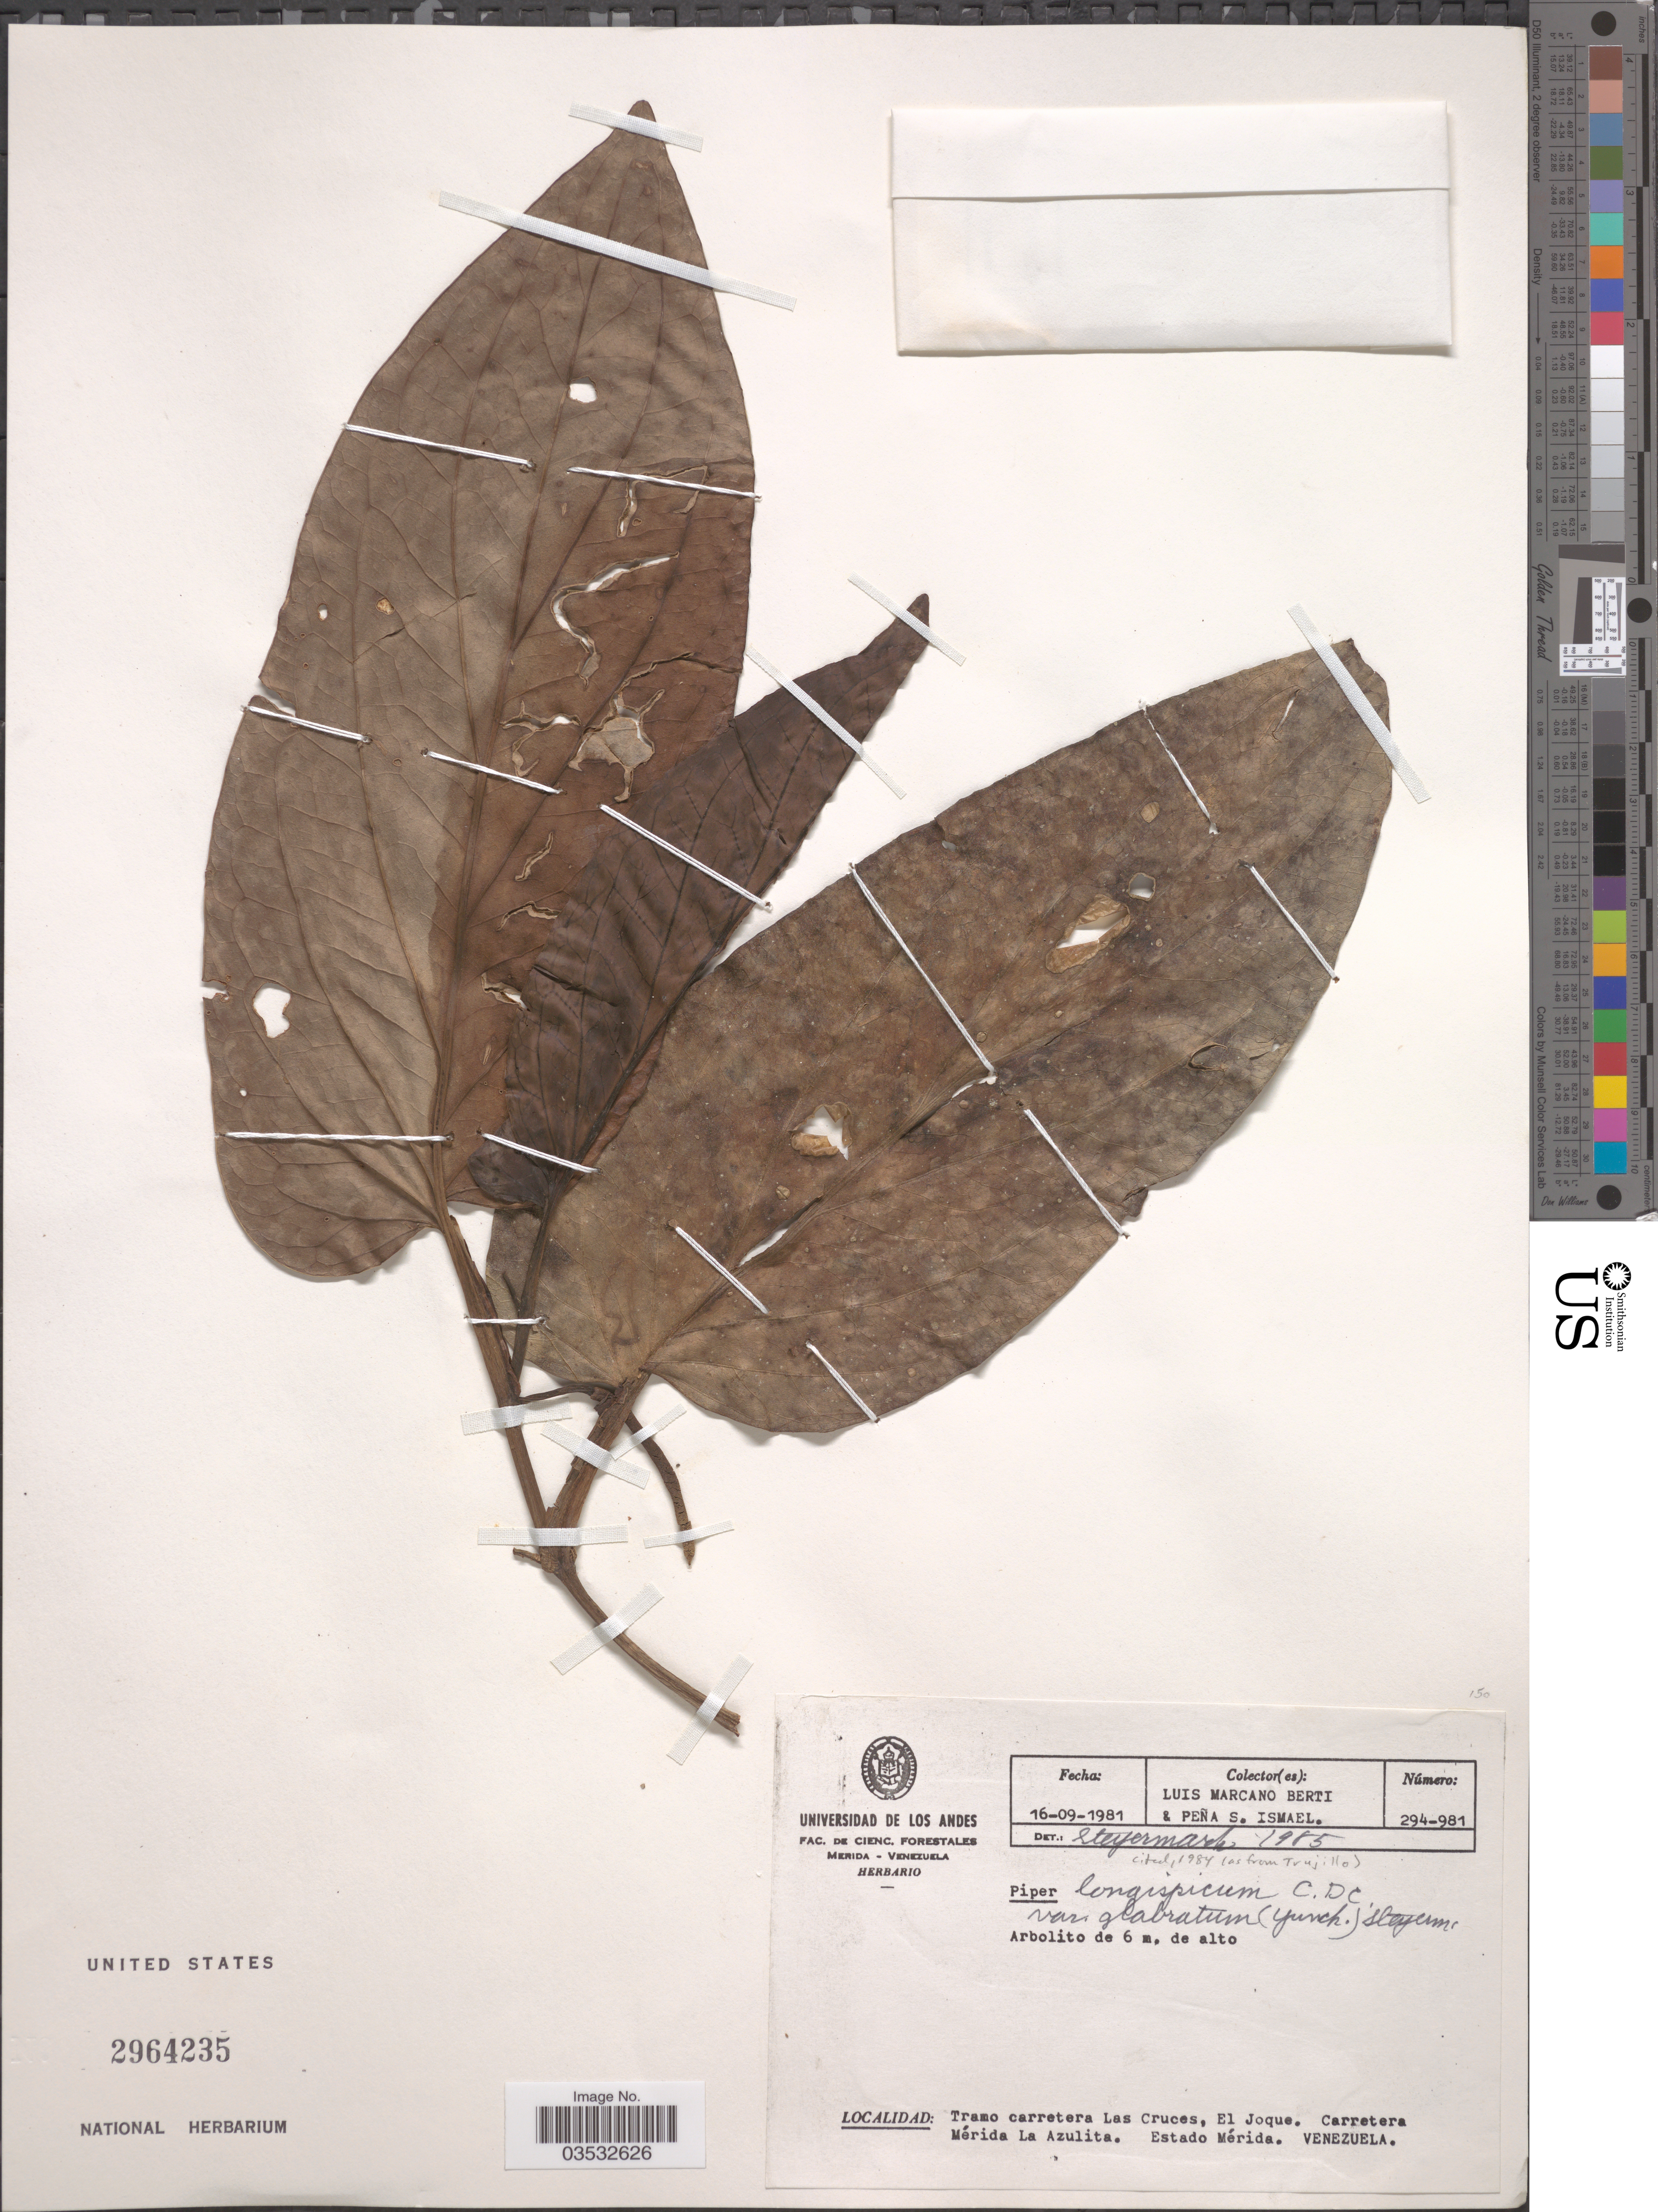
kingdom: Plantae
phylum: Tracheophyta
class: Magnoliopsida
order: Piperales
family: Piperaceae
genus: Piper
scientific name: Piper longispicum var. glabratum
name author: (Yunck.) Steyerm.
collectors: L. Marcano-Berti & I. Peña S.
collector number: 294/981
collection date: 1981-09-16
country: Venezuela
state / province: Merida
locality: Tramo carretera Las Cruces, El Joque. Carretera Mérida La Azulita.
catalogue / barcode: US 2964235